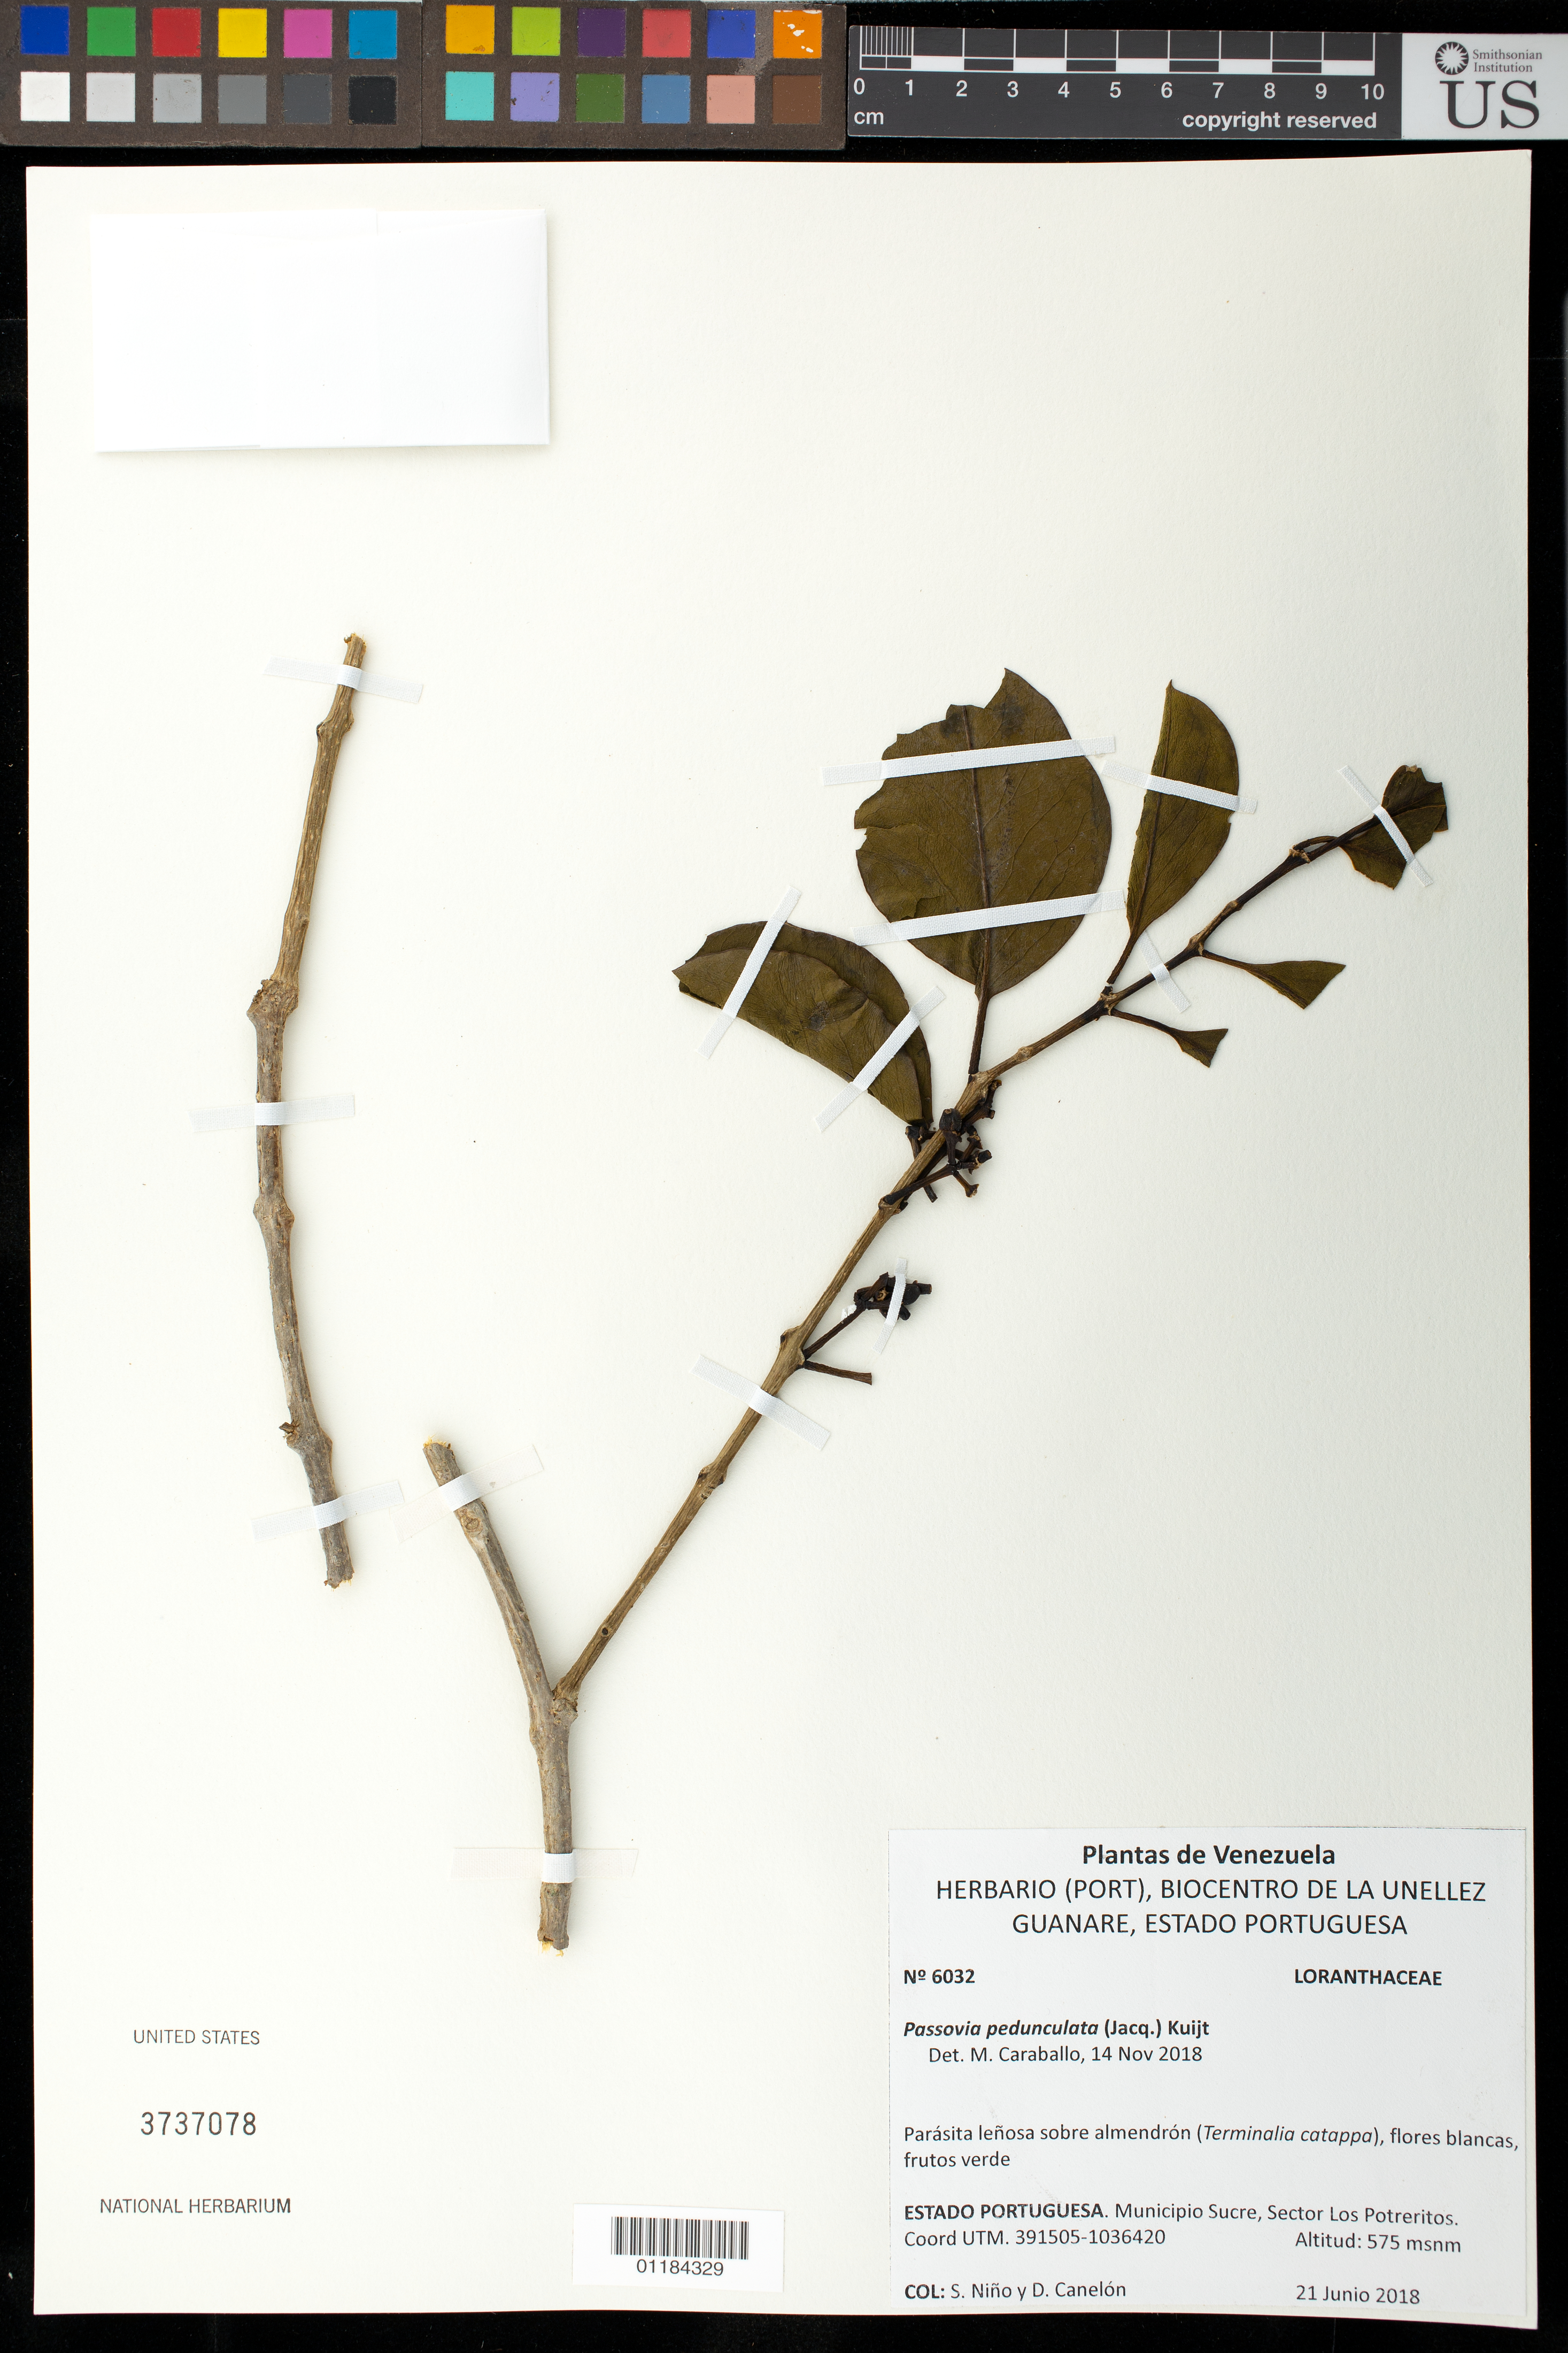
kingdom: Plantae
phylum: Tracheophyta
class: Magnoliopsida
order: Santalales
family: Loranthaceae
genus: Passovia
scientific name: Passovia pedunculata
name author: (Jacq.) Kuijt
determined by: Caraballo-Ortiz, Marcos A., (MISS), University of Mississippi (UNITED STATES)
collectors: S. M. Niño & D. Canelón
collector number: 6032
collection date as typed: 21 Junio 2018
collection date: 2018-06-21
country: Venezuela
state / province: Portuguesa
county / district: Sucre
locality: Sector Los Potreritos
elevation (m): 575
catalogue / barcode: US 3737078